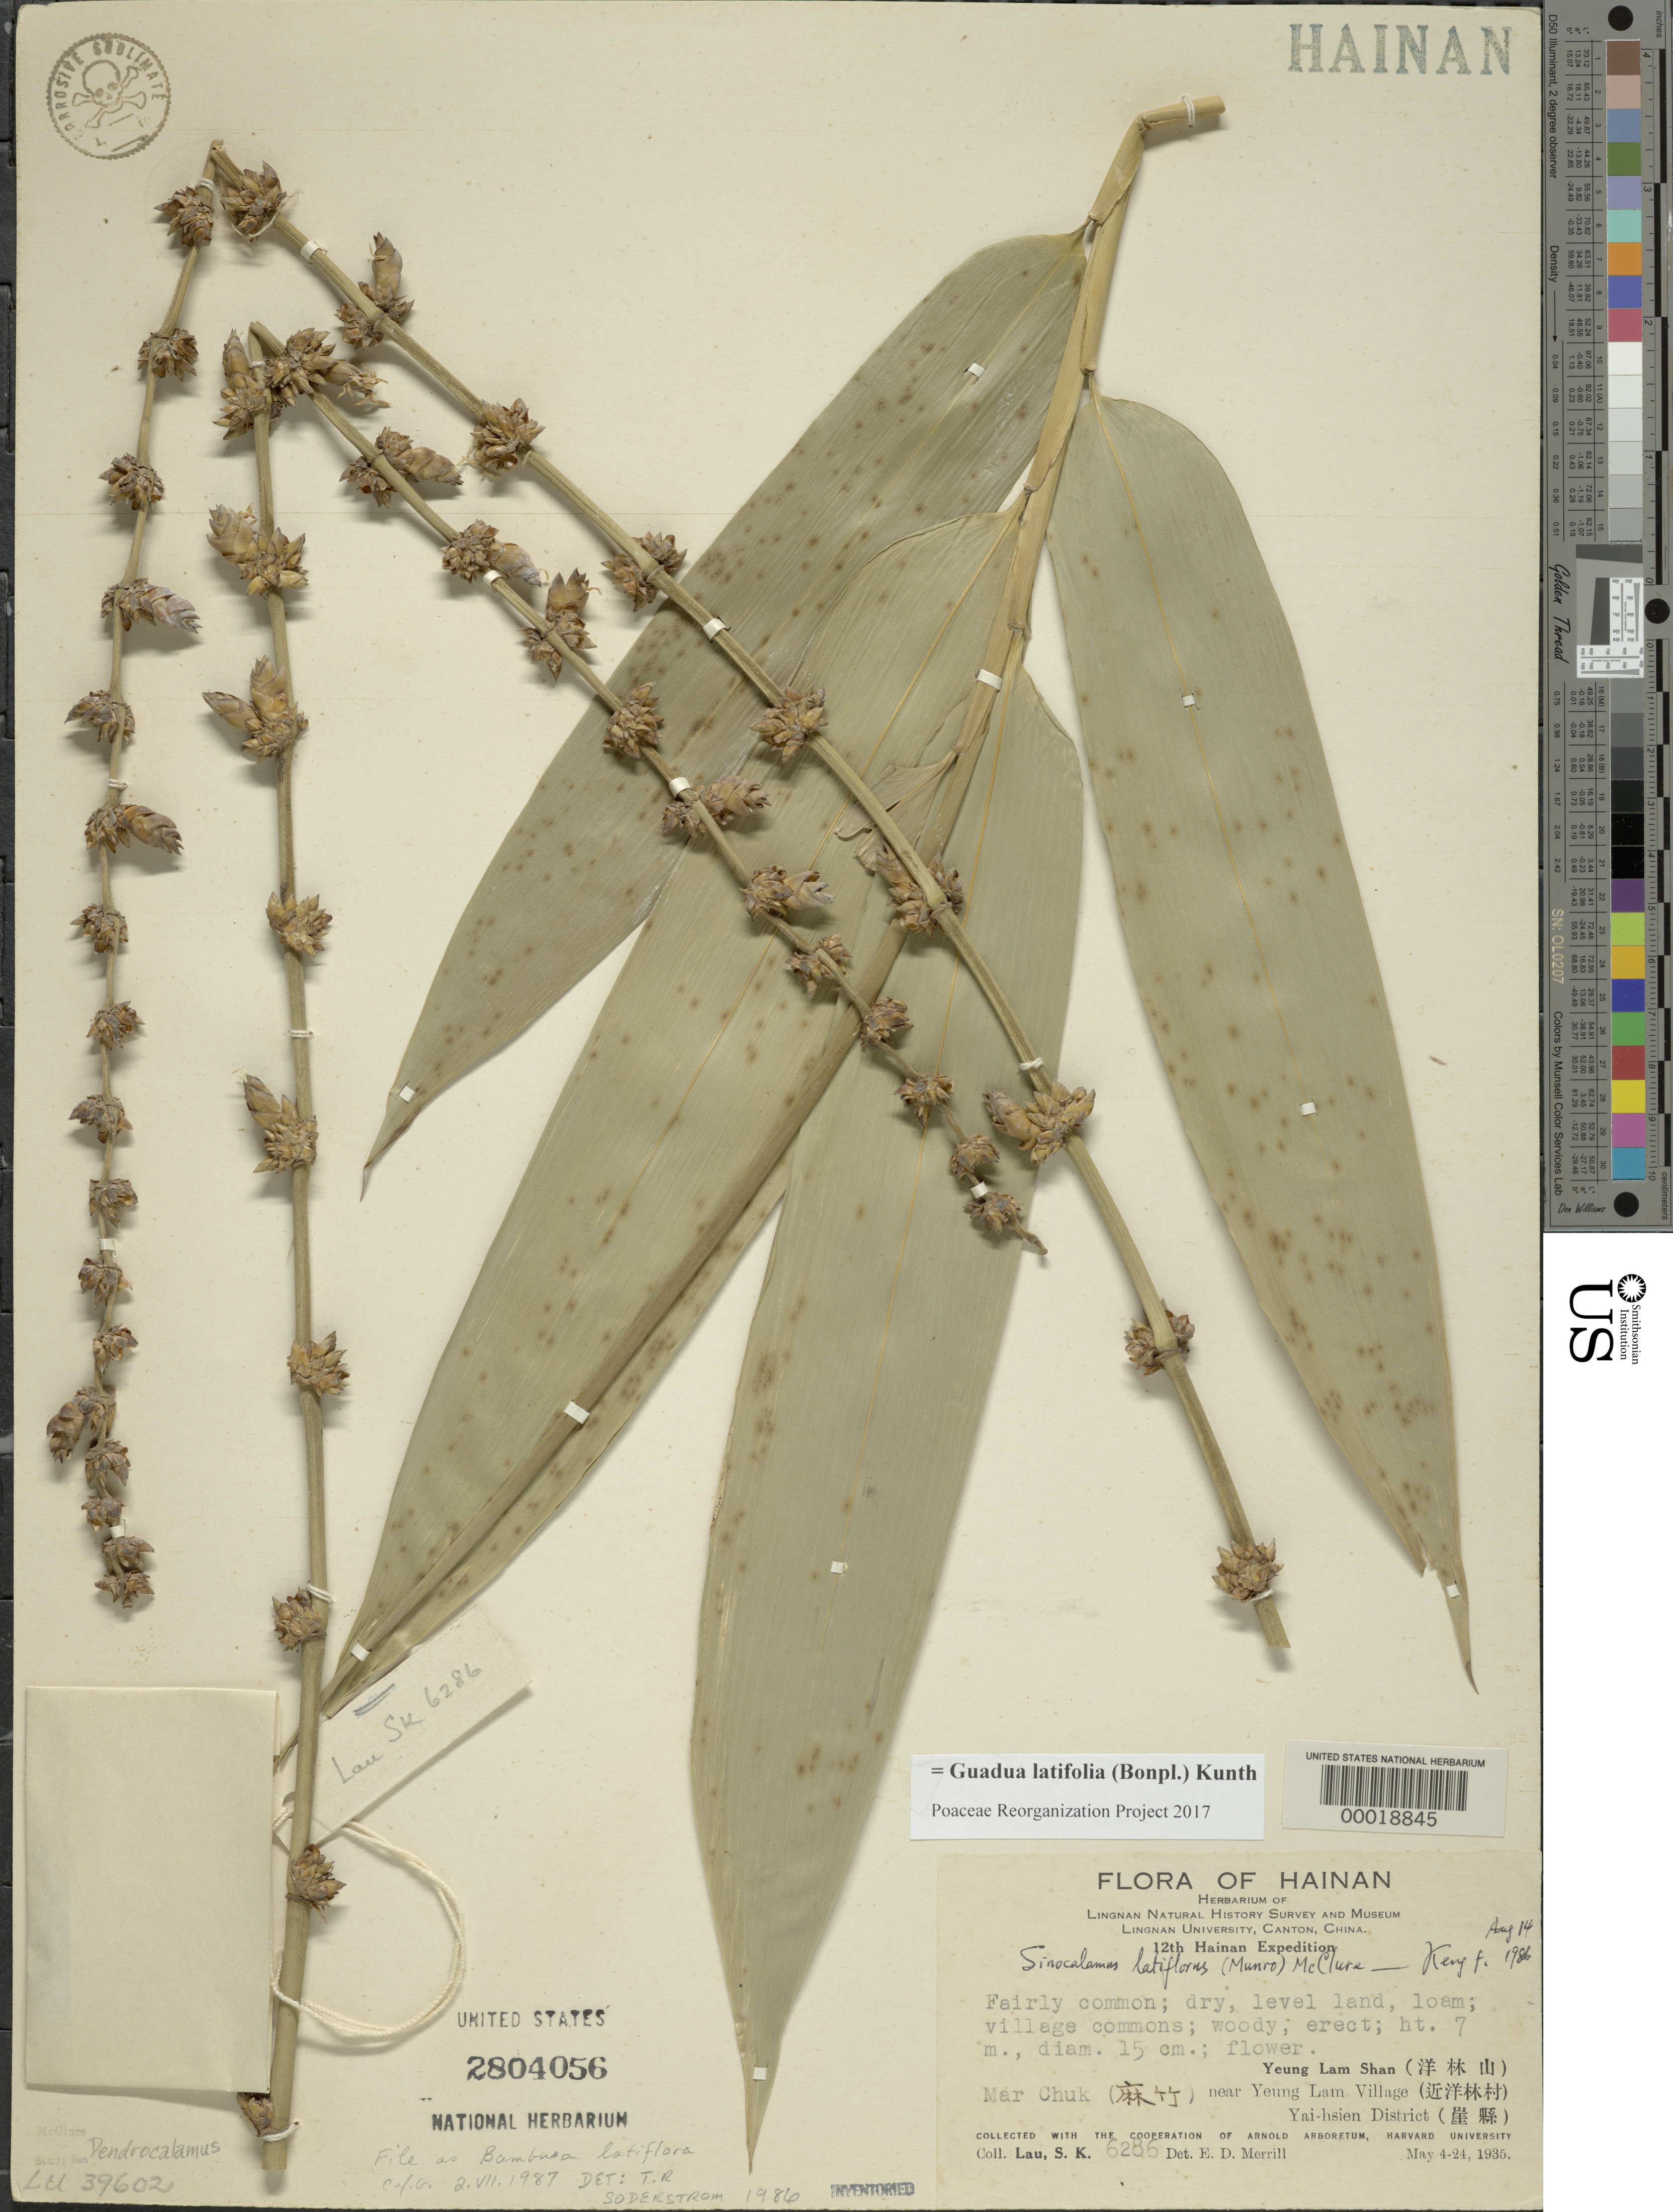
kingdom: Plantae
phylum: Tracheophyta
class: Liliopsida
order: Poales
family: Poaceae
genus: Guadua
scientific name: Guadua latifolia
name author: (Bonpl.) Kunth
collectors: S. K. Lau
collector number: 6286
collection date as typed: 04 May 1935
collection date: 1935-05-04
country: China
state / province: Hainan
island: Hainan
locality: Yeung lam, yai-hsien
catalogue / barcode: US 2804056